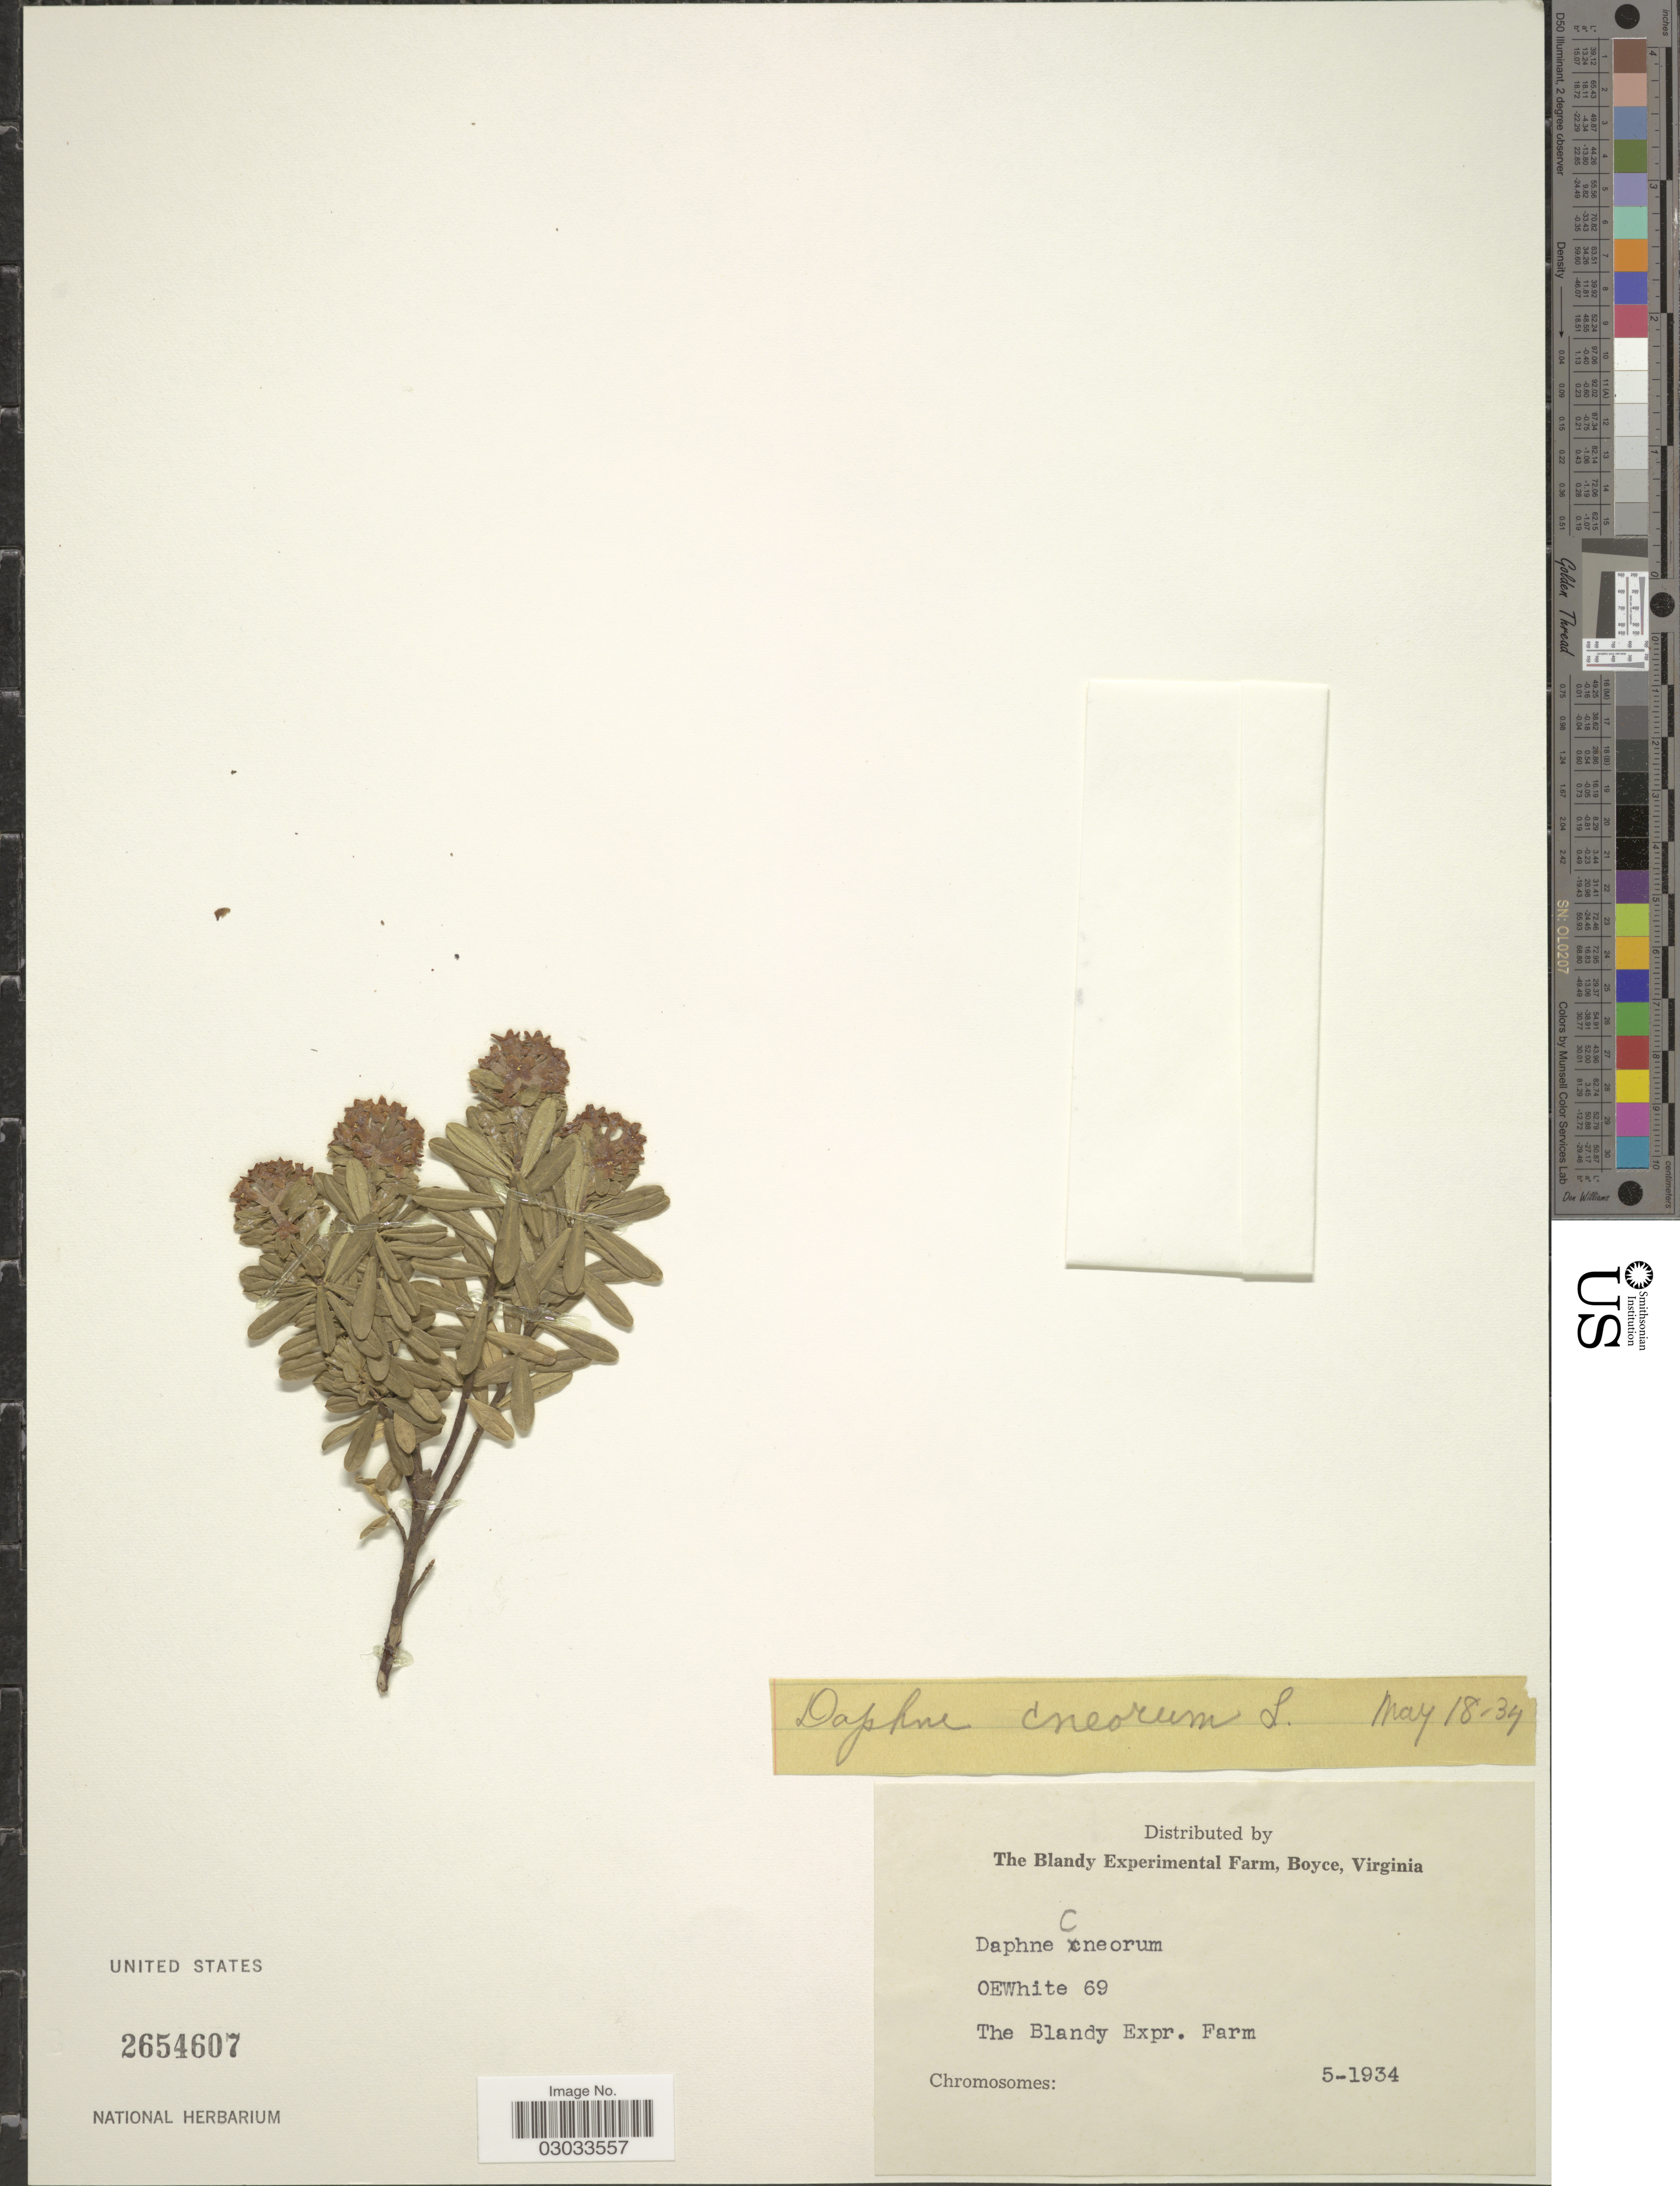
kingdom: Plantae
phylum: Tracheophyta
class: Magnoliopsida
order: Malvales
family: Thymelaeaceae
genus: Daphne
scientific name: Daphne cneorum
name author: L.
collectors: O. E. White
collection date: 1934-05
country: United States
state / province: Virginia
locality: The Blandy Experimental Farm.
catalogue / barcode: US 2654607